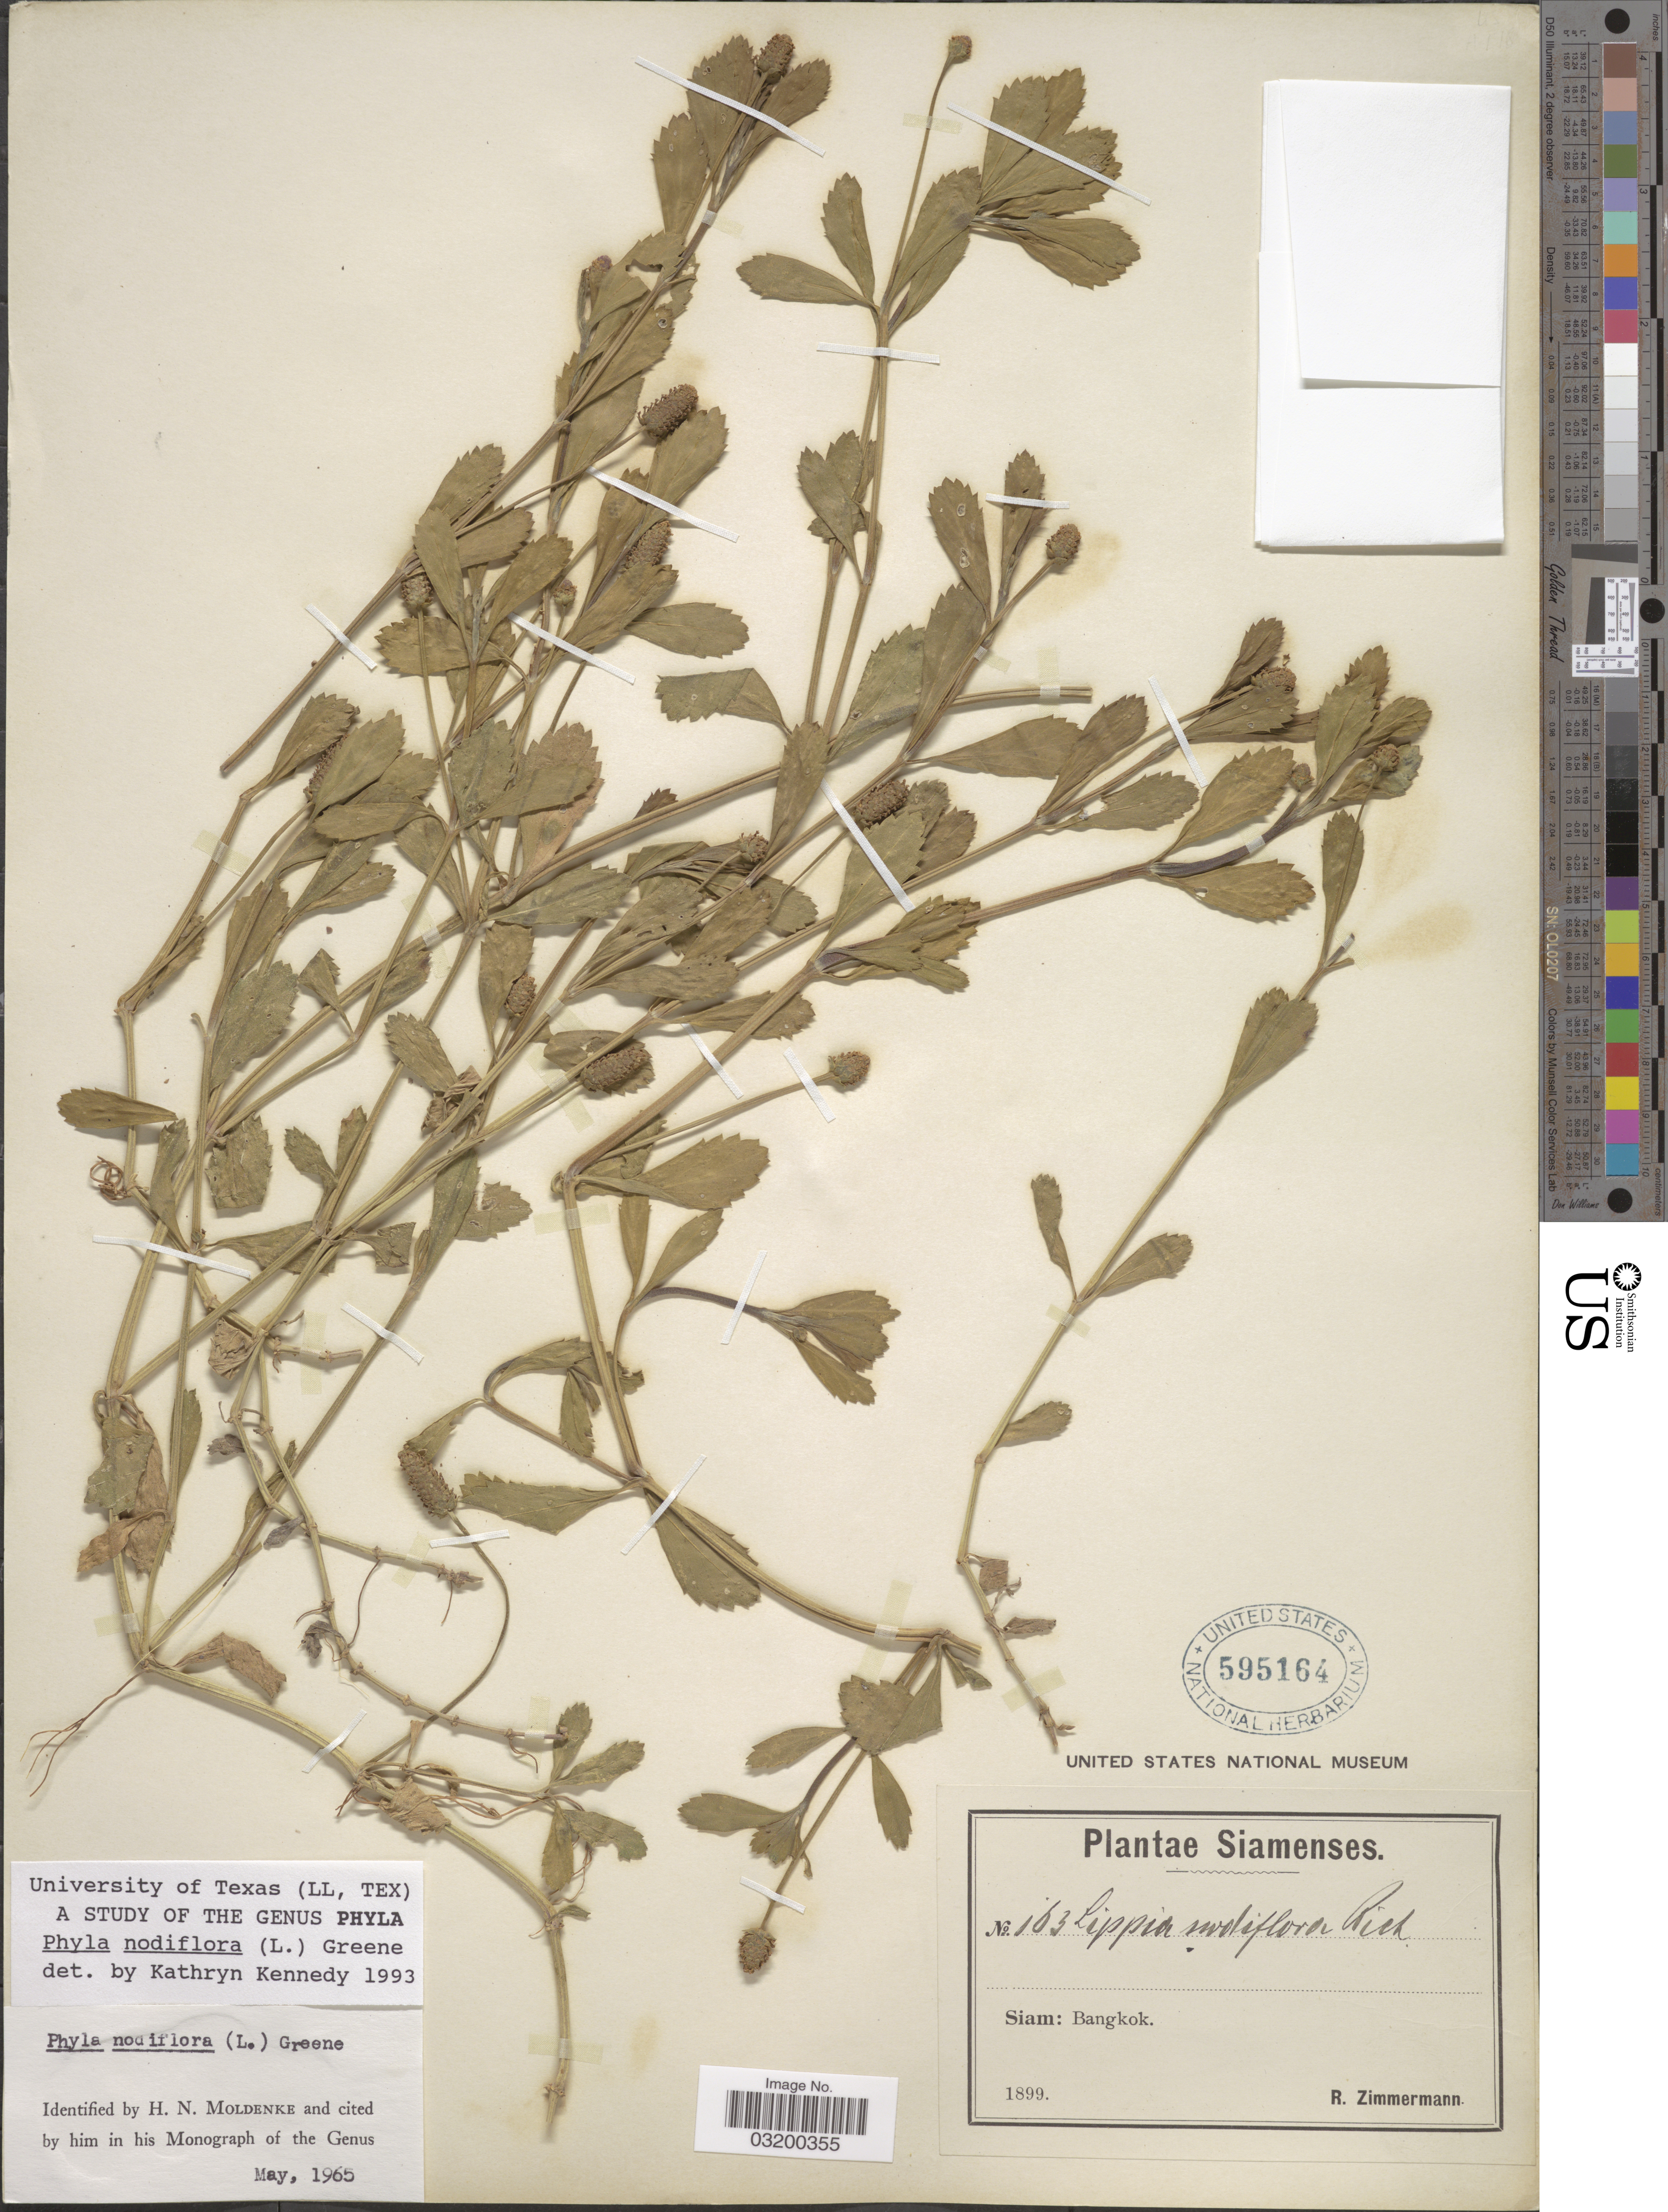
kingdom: Plantae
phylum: Tracheophyta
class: Magnoliopsida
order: Lamiales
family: Verbenaceae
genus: Phyla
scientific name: Phyla nodiflora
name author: (L.) Greene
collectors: R. Zimmermann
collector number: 163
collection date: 1899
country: Thailand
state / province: Bangkok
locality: Siam.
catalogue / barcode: US 595164